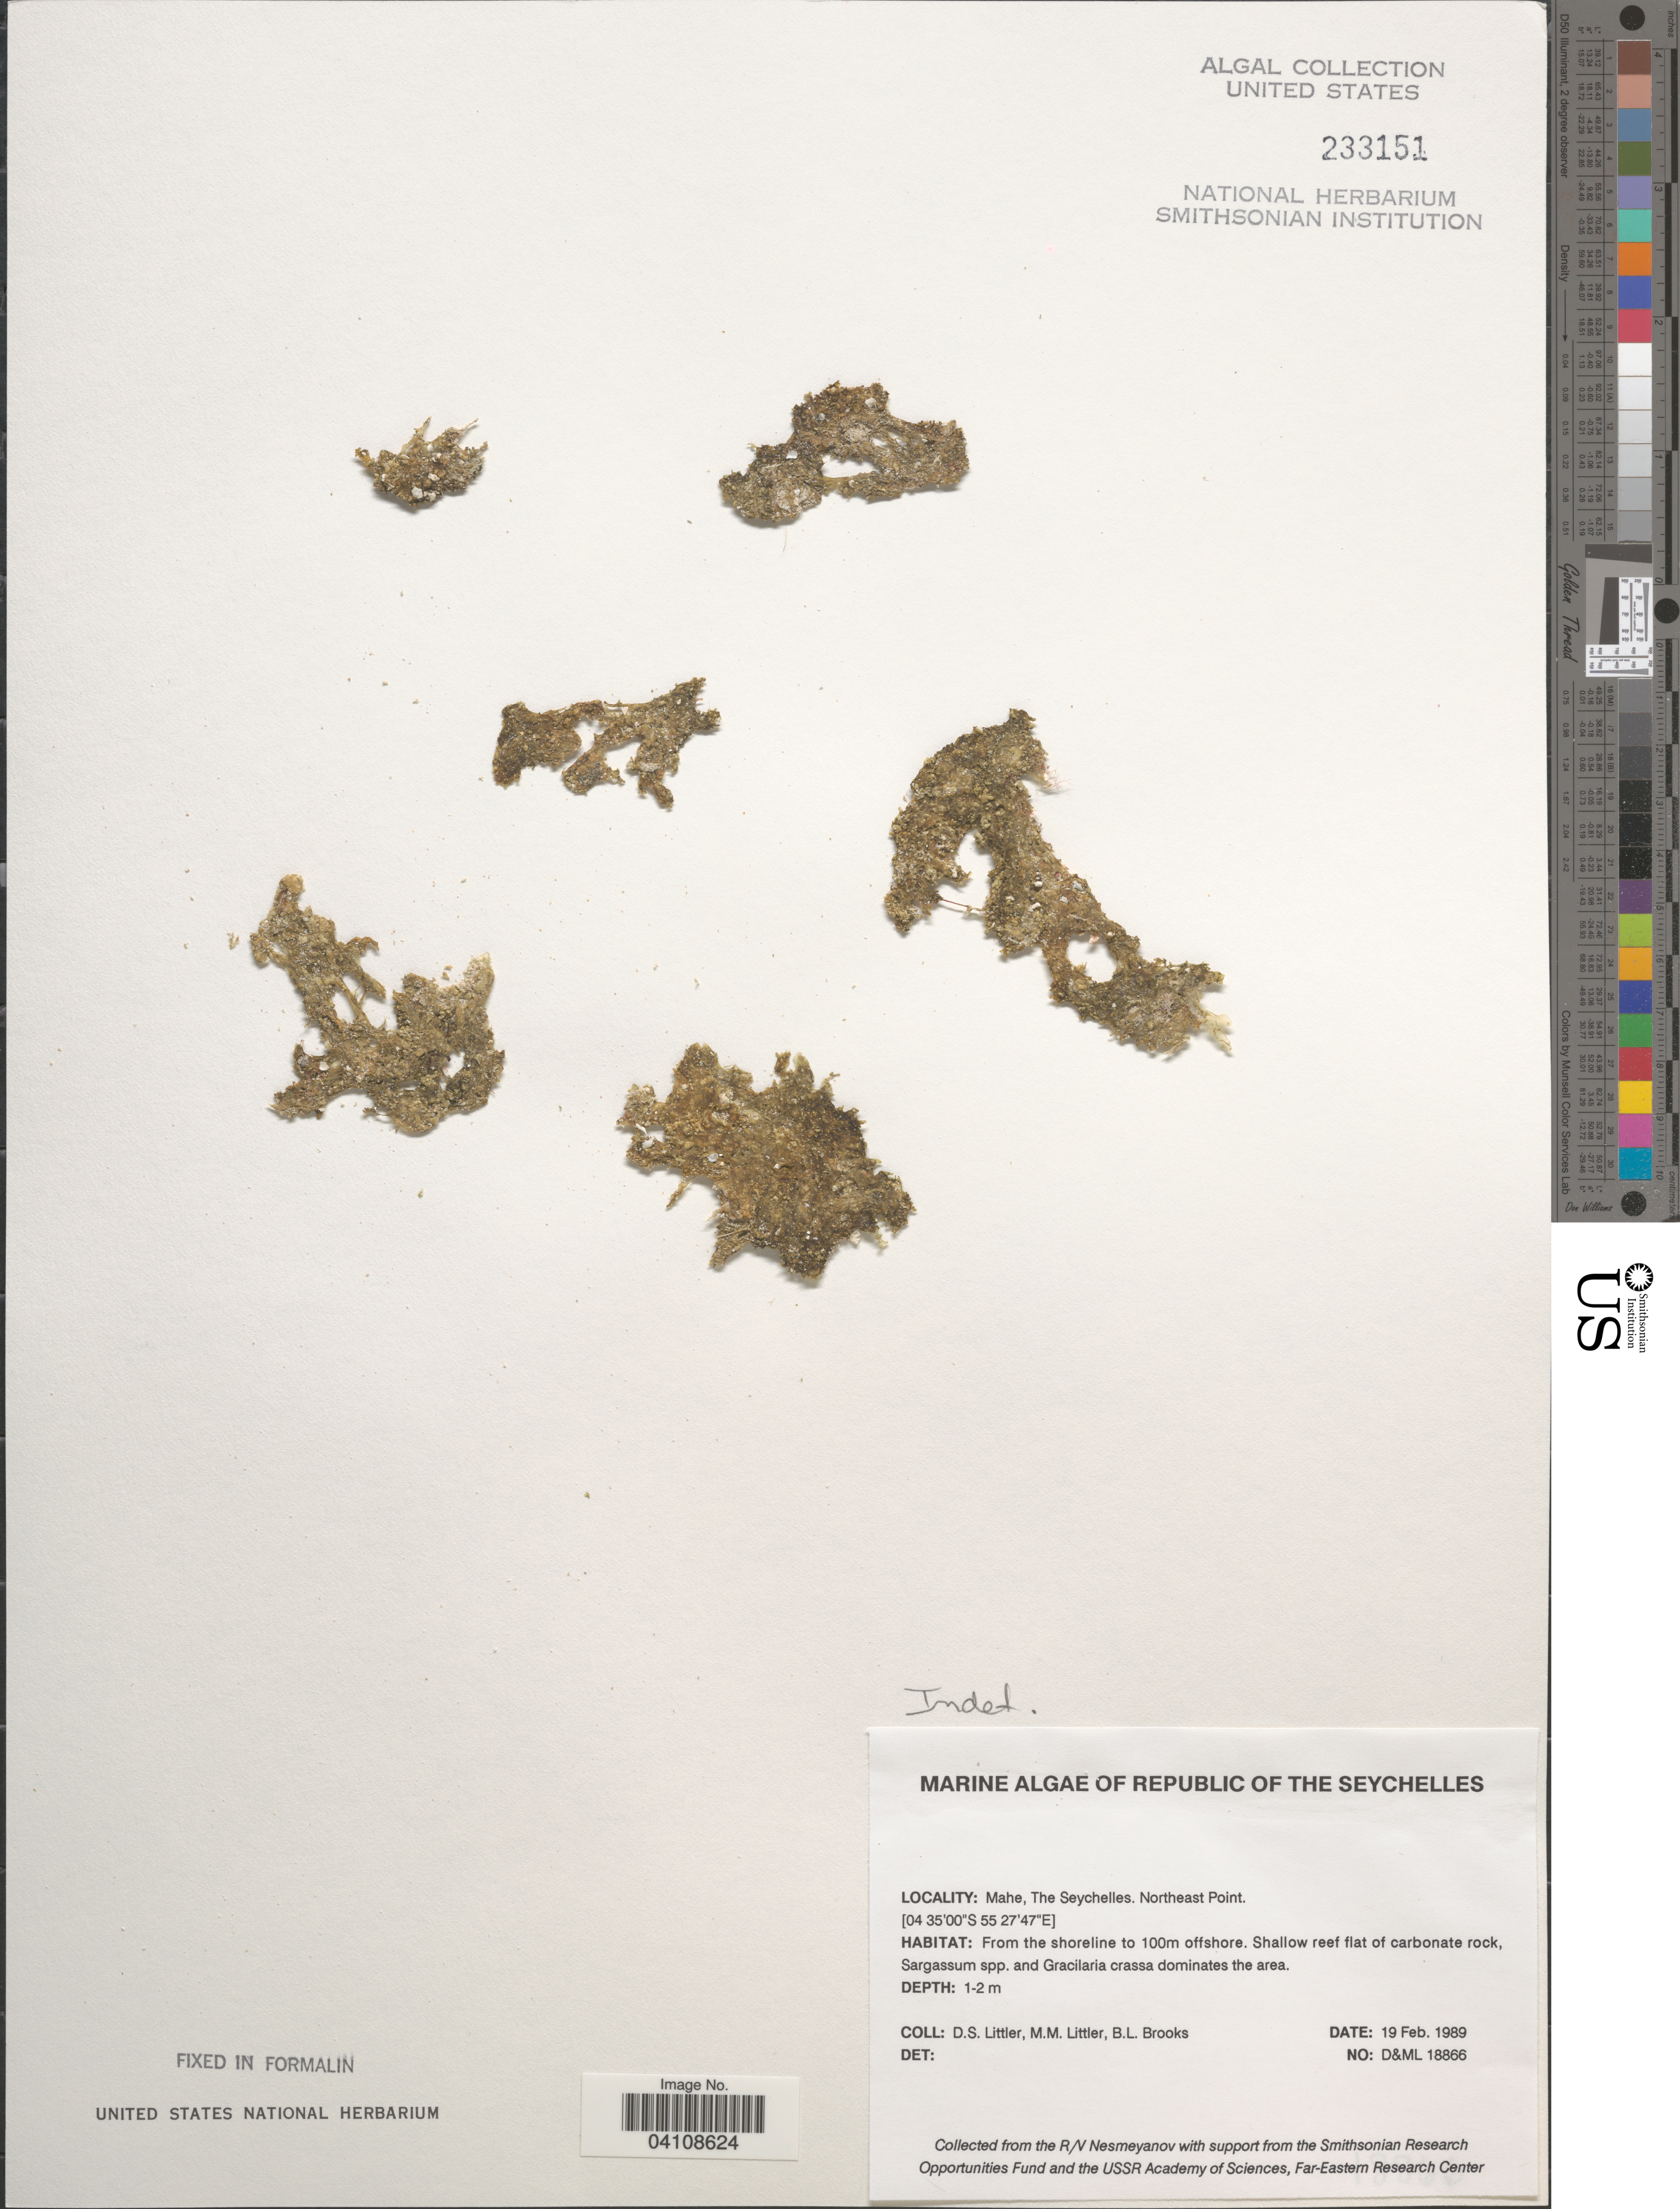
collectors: D. S. Littler & B. Brooks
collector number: D&ML18866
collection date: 1989-02-19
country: Seychelles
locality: Republic of The Seychelles. Mahe. Northeast Point. From the shoreline to 100m offshore.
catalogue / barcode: US 233151